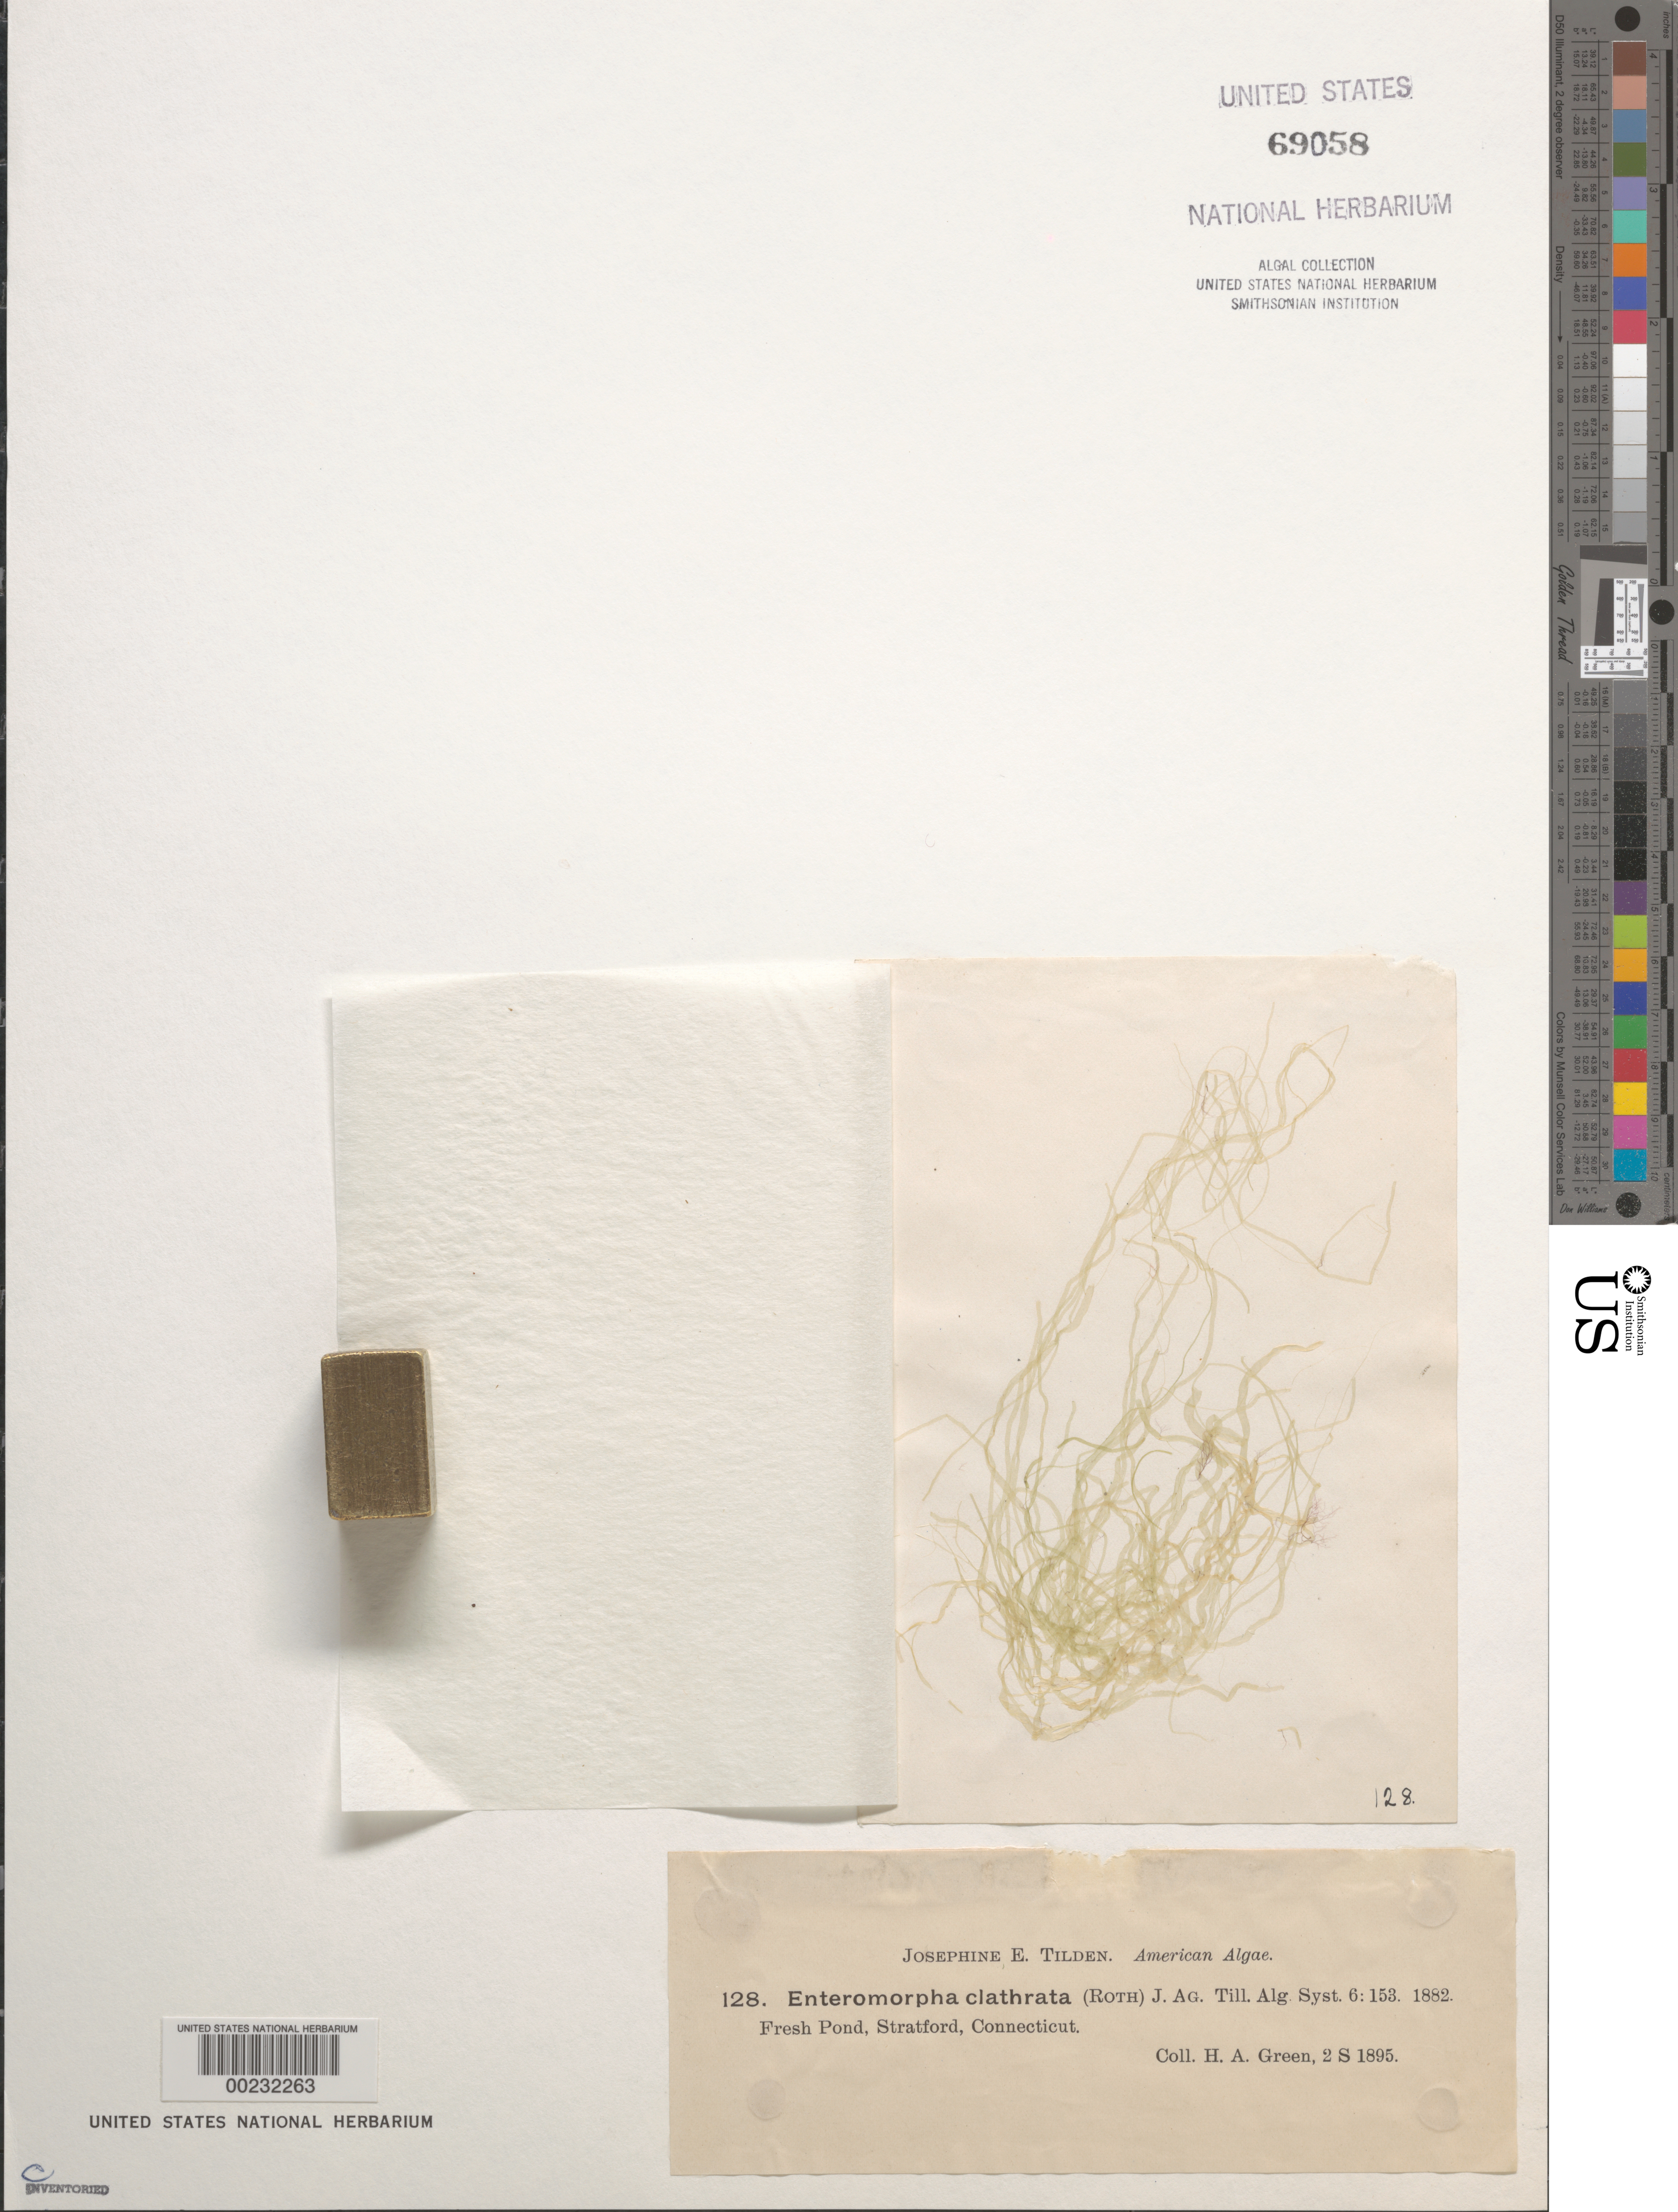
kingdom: Plantae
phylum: Chlorophyta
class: Ulvophyceae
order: Bryopsidales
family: Caulerpaceae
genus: Caulerpa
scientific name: Caulerpa chemnitzia var. vanbossae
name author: (Setch. & N.L. Gardner) Fern.-Garcia & Riosm.-Rod.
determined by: Algae name updating Project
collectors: H. Green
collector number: JET 128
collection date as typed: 02 Sep 1895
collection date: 1895-09-02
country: United States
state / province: Connecticut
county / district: Fairfield County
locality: Stratford, Fresh Pond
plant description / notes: Tilden, American Algae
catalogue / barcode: US 69058